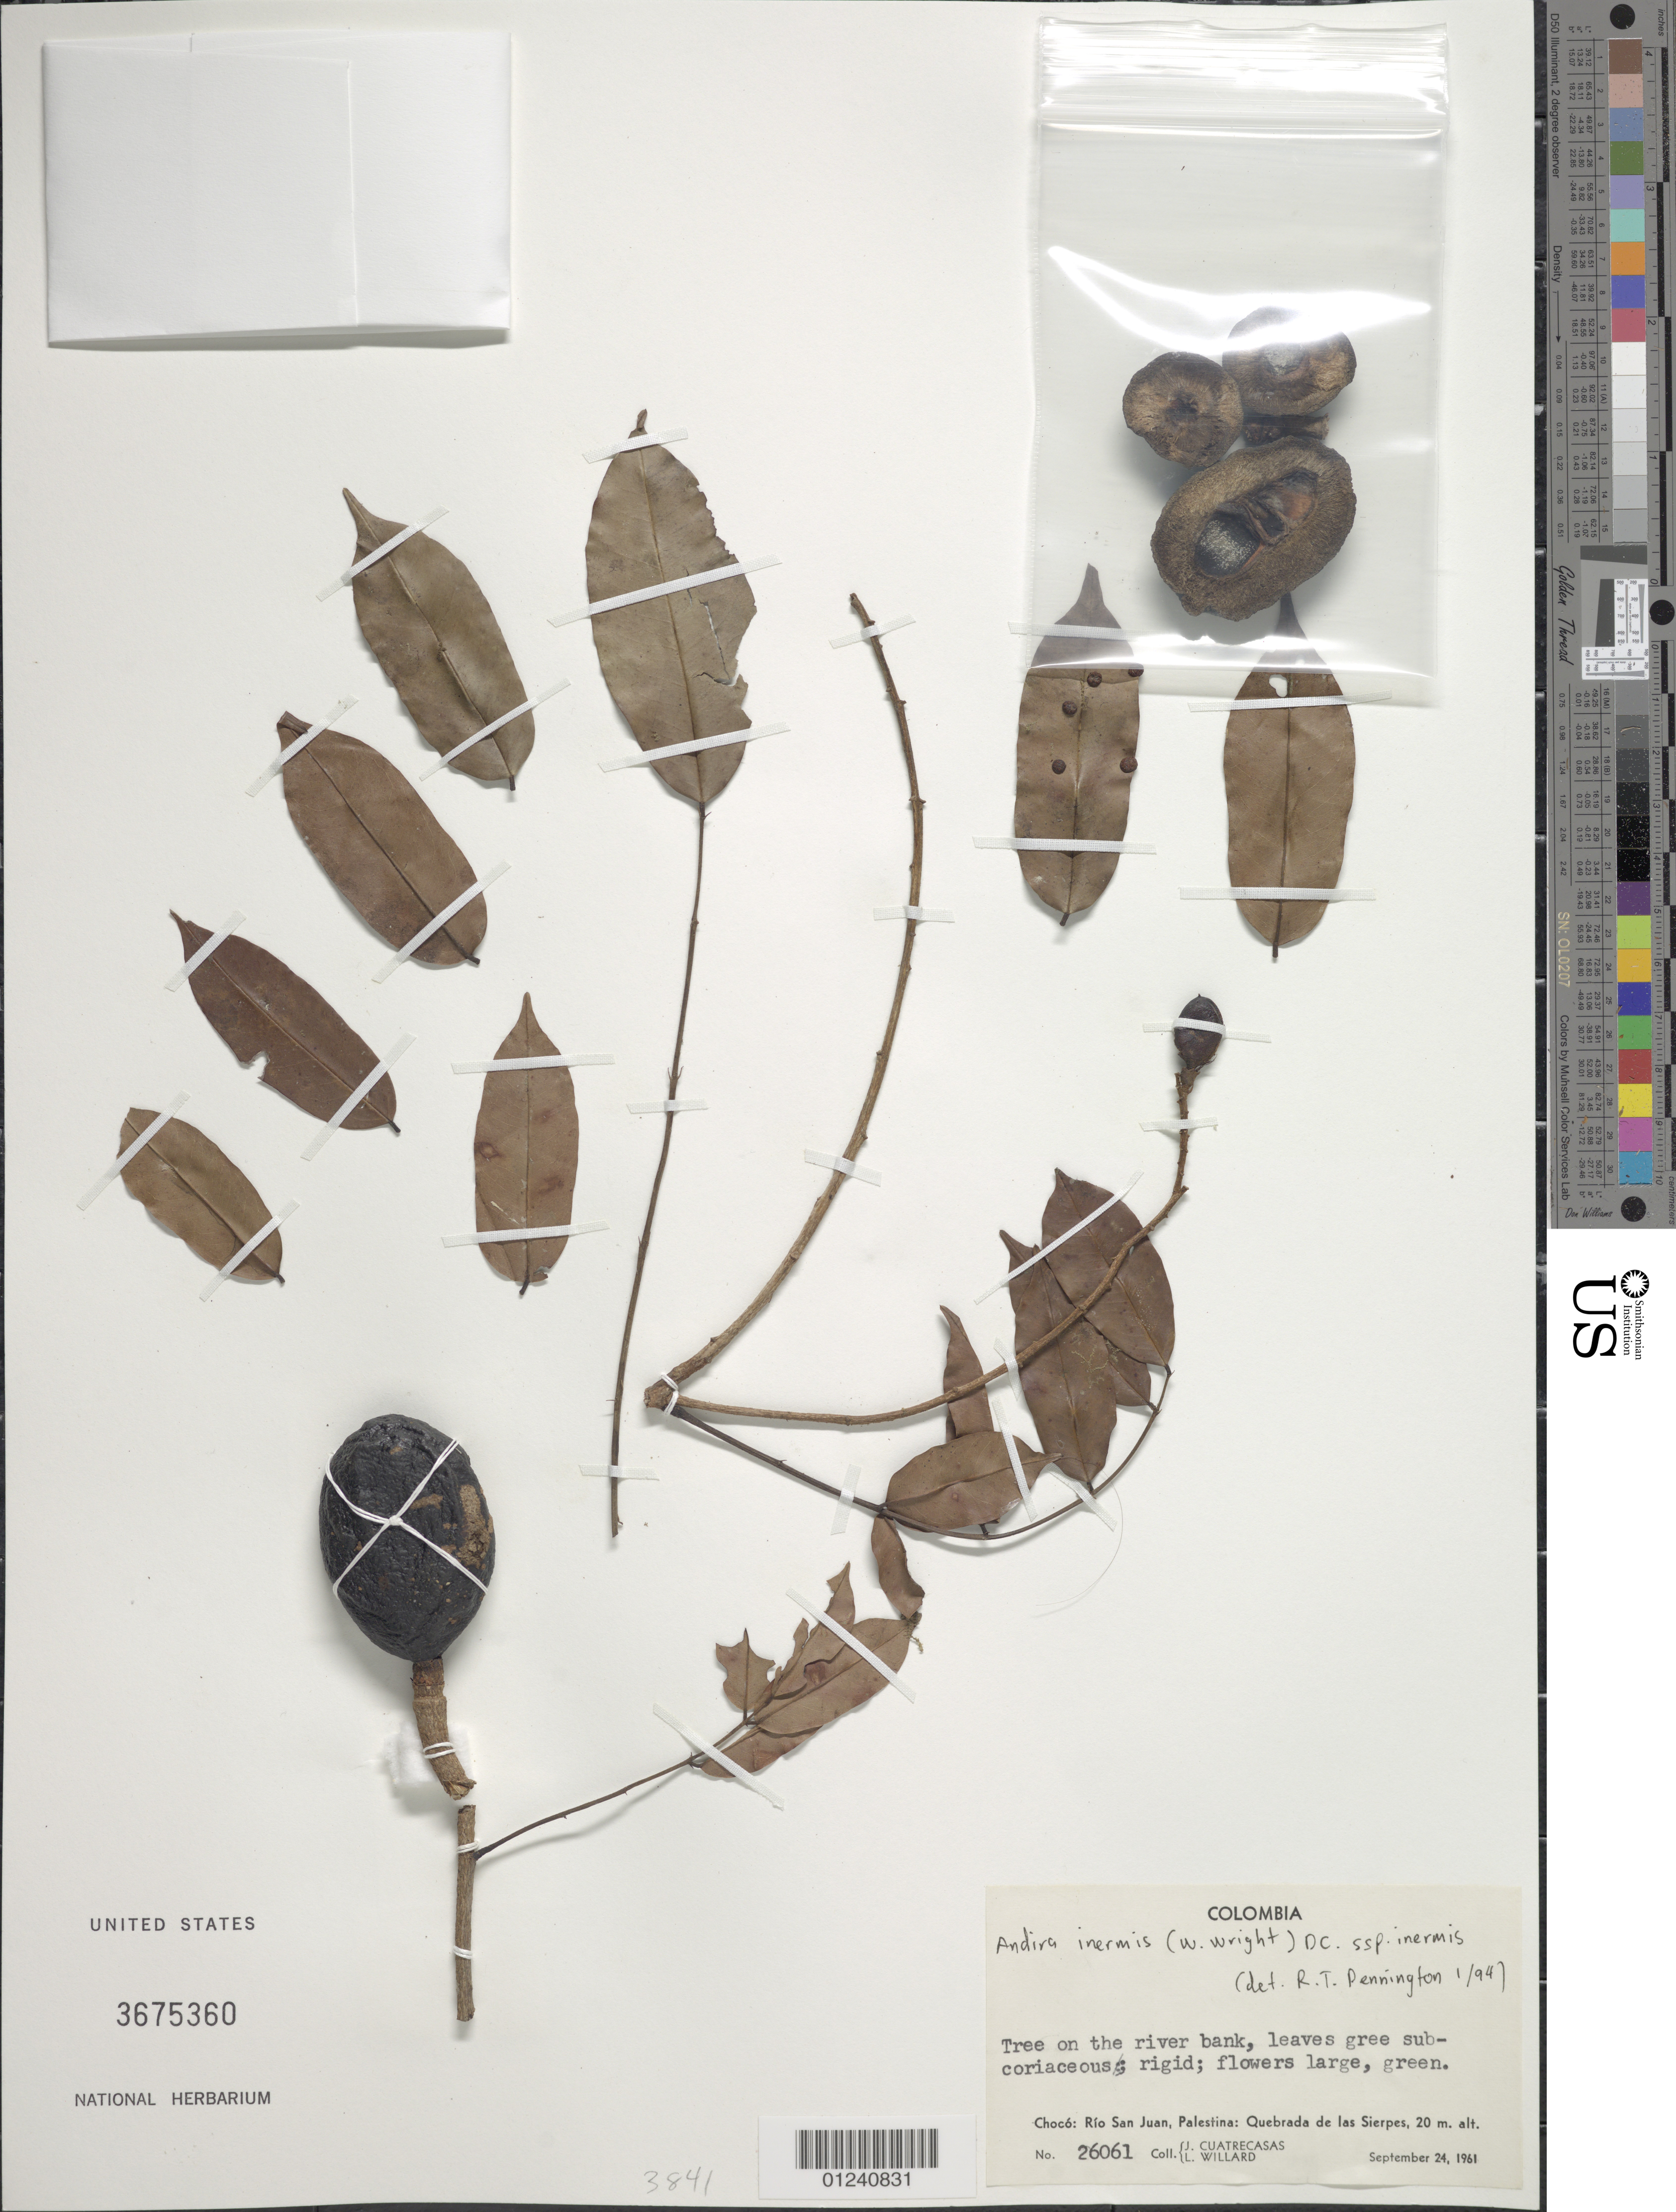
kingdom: Plantae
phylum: Tracheophyta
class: Magnoliopsida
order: Fabales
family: Fabaceae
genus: Andira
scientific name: Andira inermis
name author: (W. Wright) Kunth ex DC.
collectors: J. Cuatrecasas & L. Willard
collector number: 26061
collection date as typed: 24 Sep 1961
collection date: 1961-09-24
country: Colombia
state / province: Chocó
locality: Rio San Juan, Palestina, Quebrada de las Sierpes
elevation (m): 20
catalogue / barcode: US 3675360